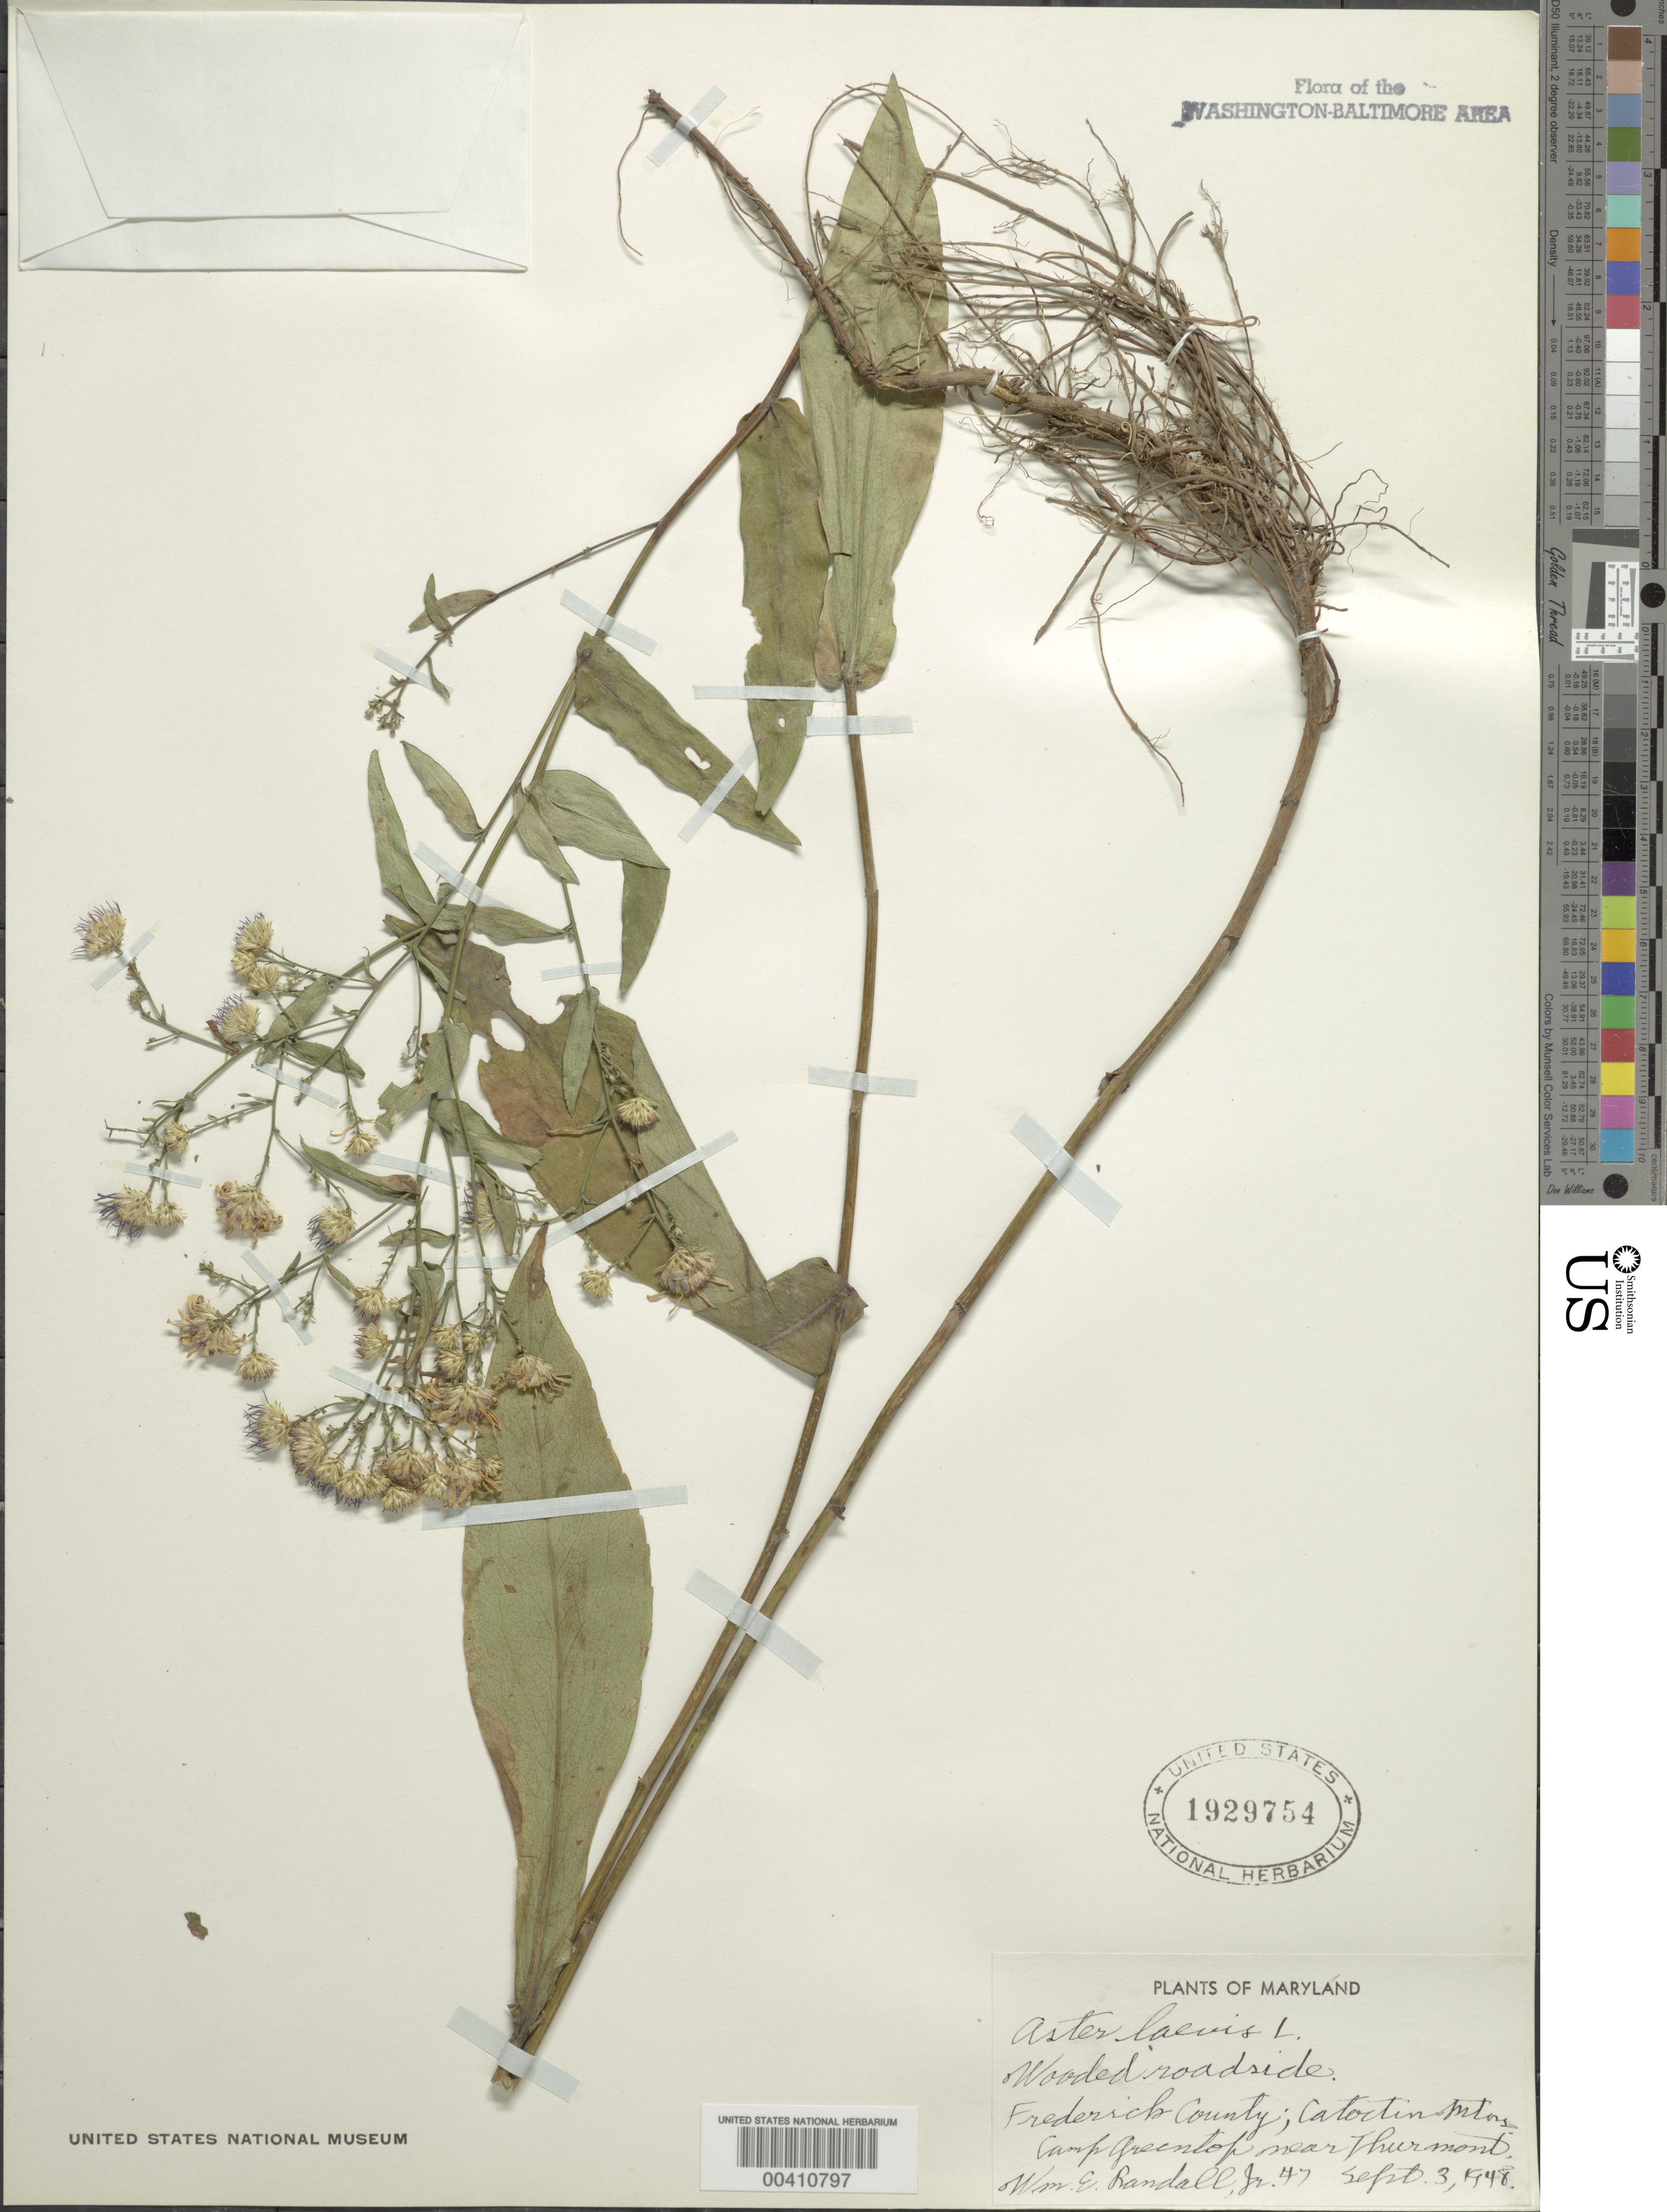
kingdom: Plantae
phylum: Tracheophyta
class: Magnoliopsida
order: Asterales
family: Asteraceae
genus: Symphyotrichum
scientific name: Symphyotrichum laeve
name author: (L.) Á. Löve & D. Löve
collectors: W. Randall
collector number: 47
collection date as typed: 03 Sep 1948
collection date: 1948-09-03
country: United States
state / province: Maryland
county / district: Frederick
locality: Catoctin Mountains, Camp Green top near Thurmont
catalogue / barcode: US 1929754